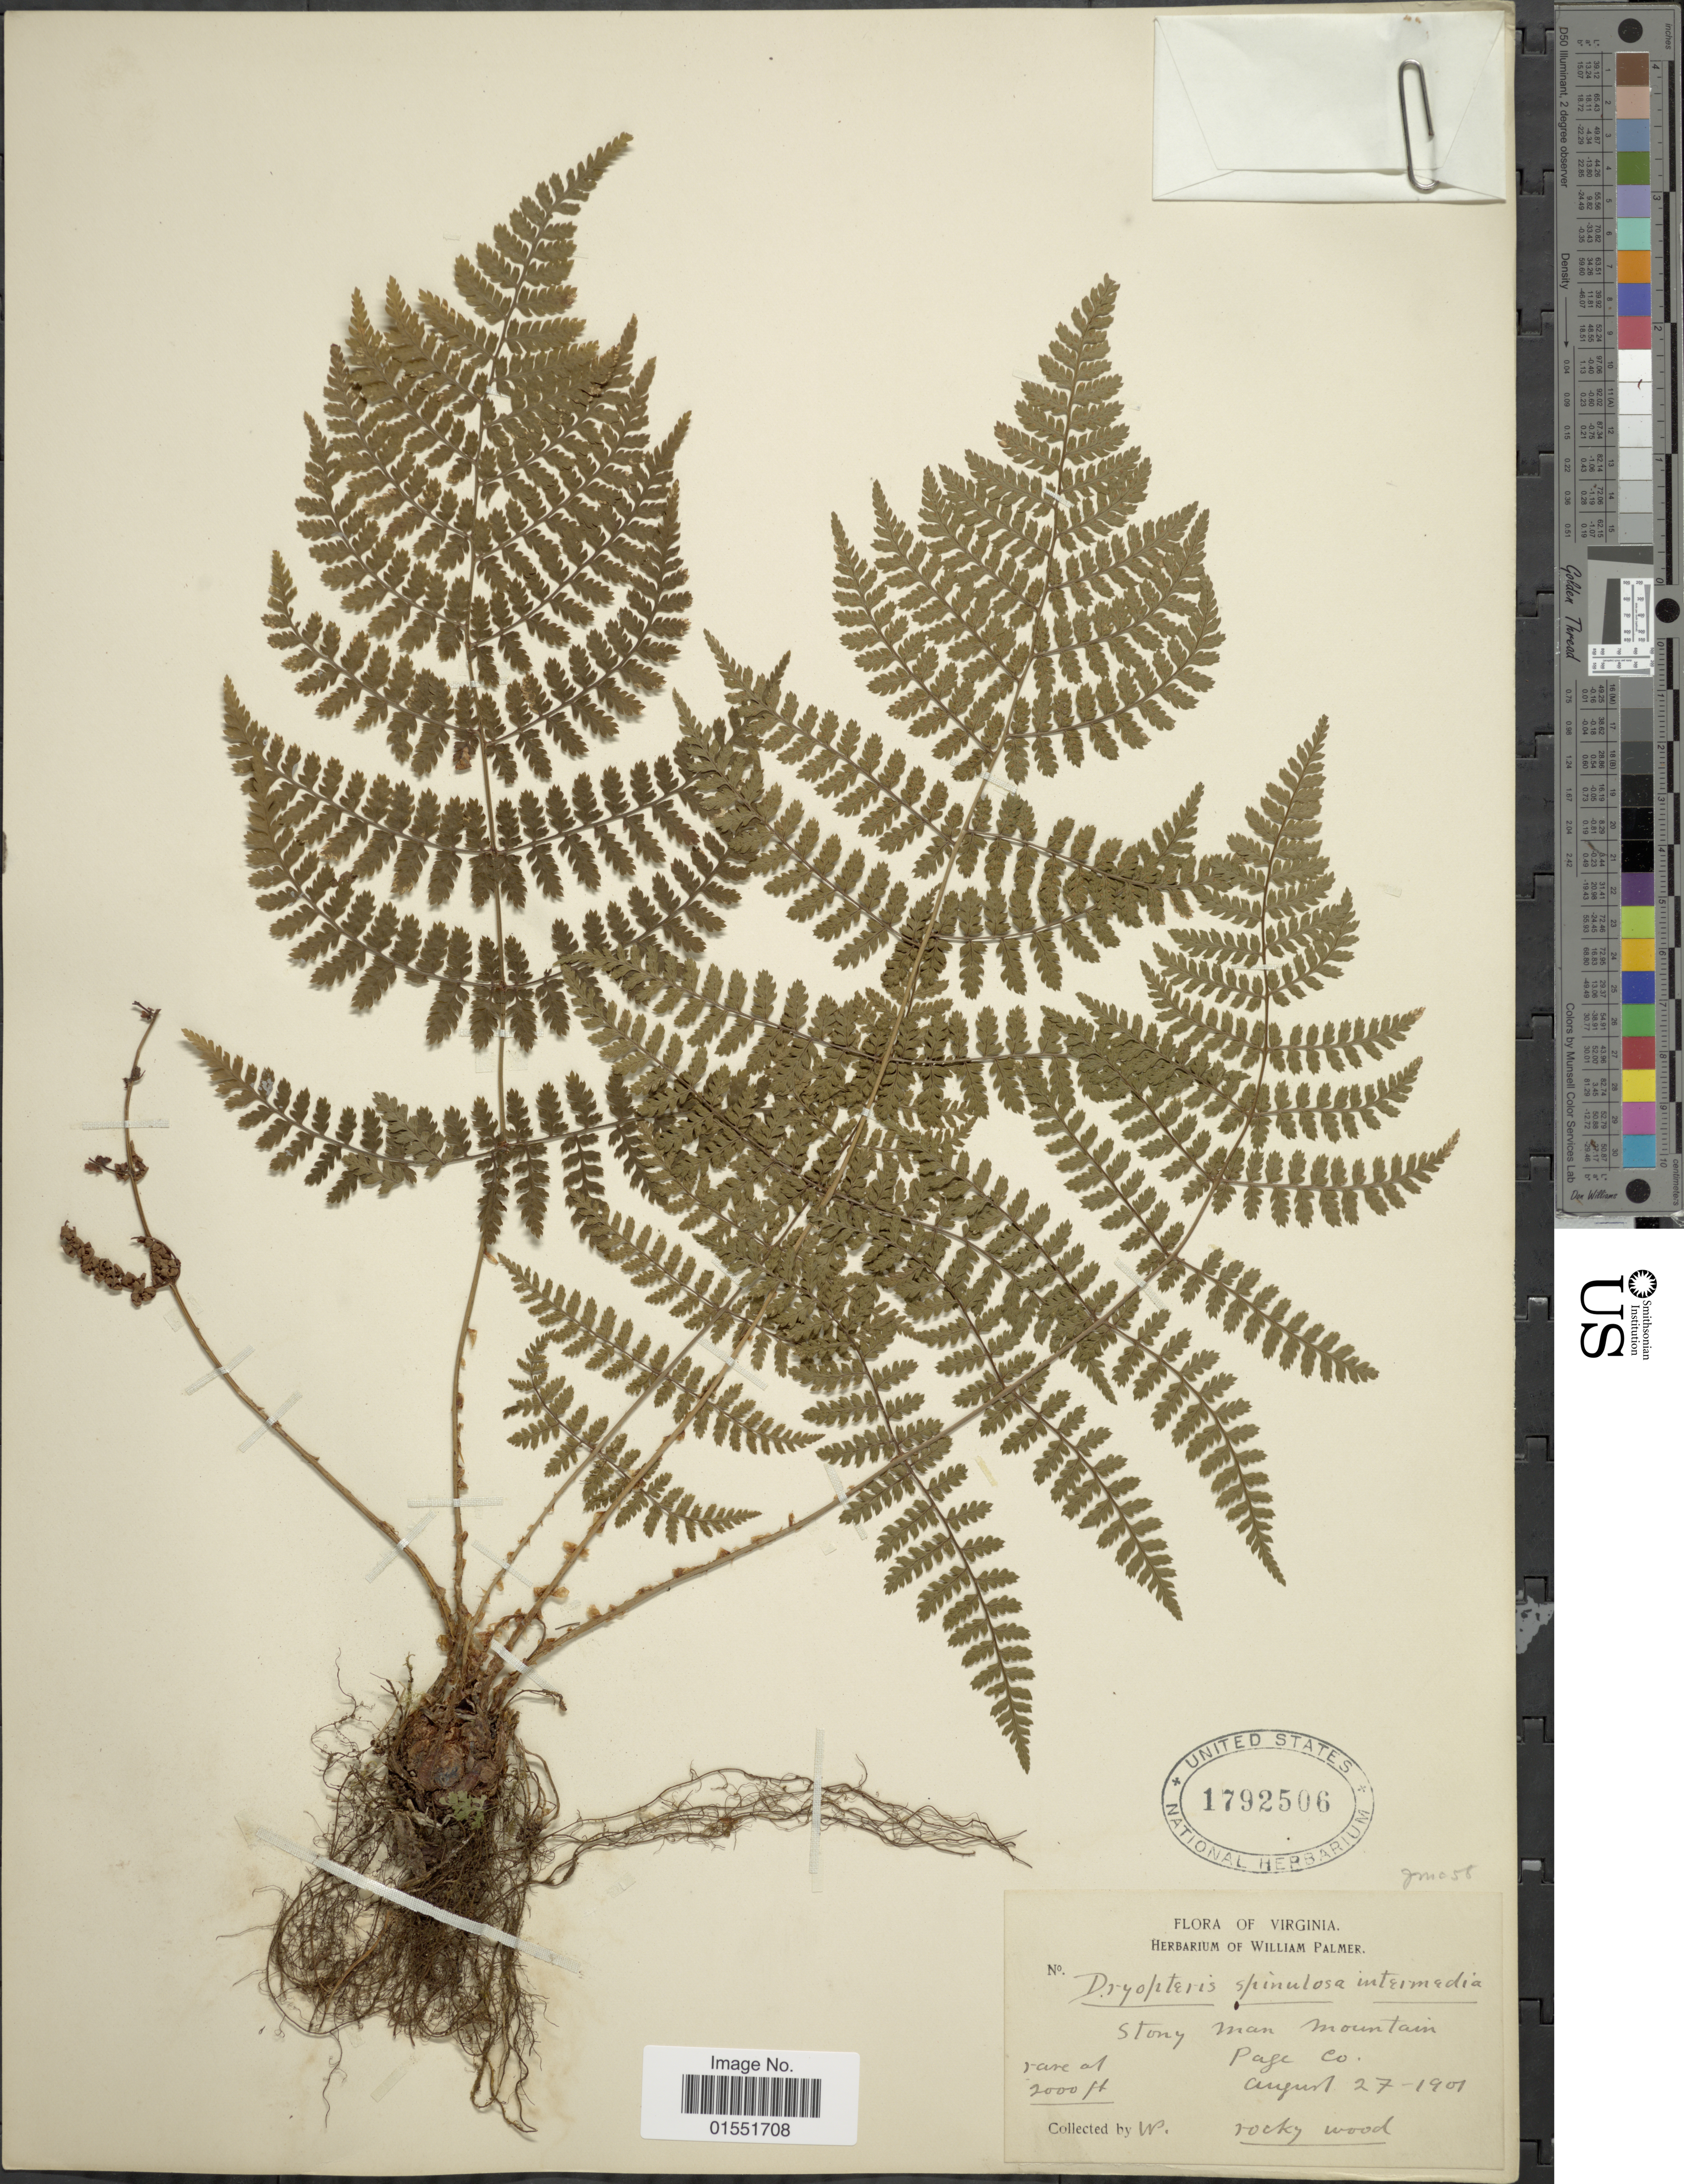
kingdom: Plantae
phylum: Tracheophyta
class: Polypodiopsida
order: Polypodiales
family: Dryopteridaceae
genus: Dryopteris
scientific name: Dryopteris intermedia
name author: (Muhl.) A. Gray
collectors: W. Palmer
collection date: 1901-08-27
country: United States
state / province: Virginia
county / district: Page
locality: Stony Man Mountain. Page Co.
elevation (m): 610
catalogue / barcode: US 1792506